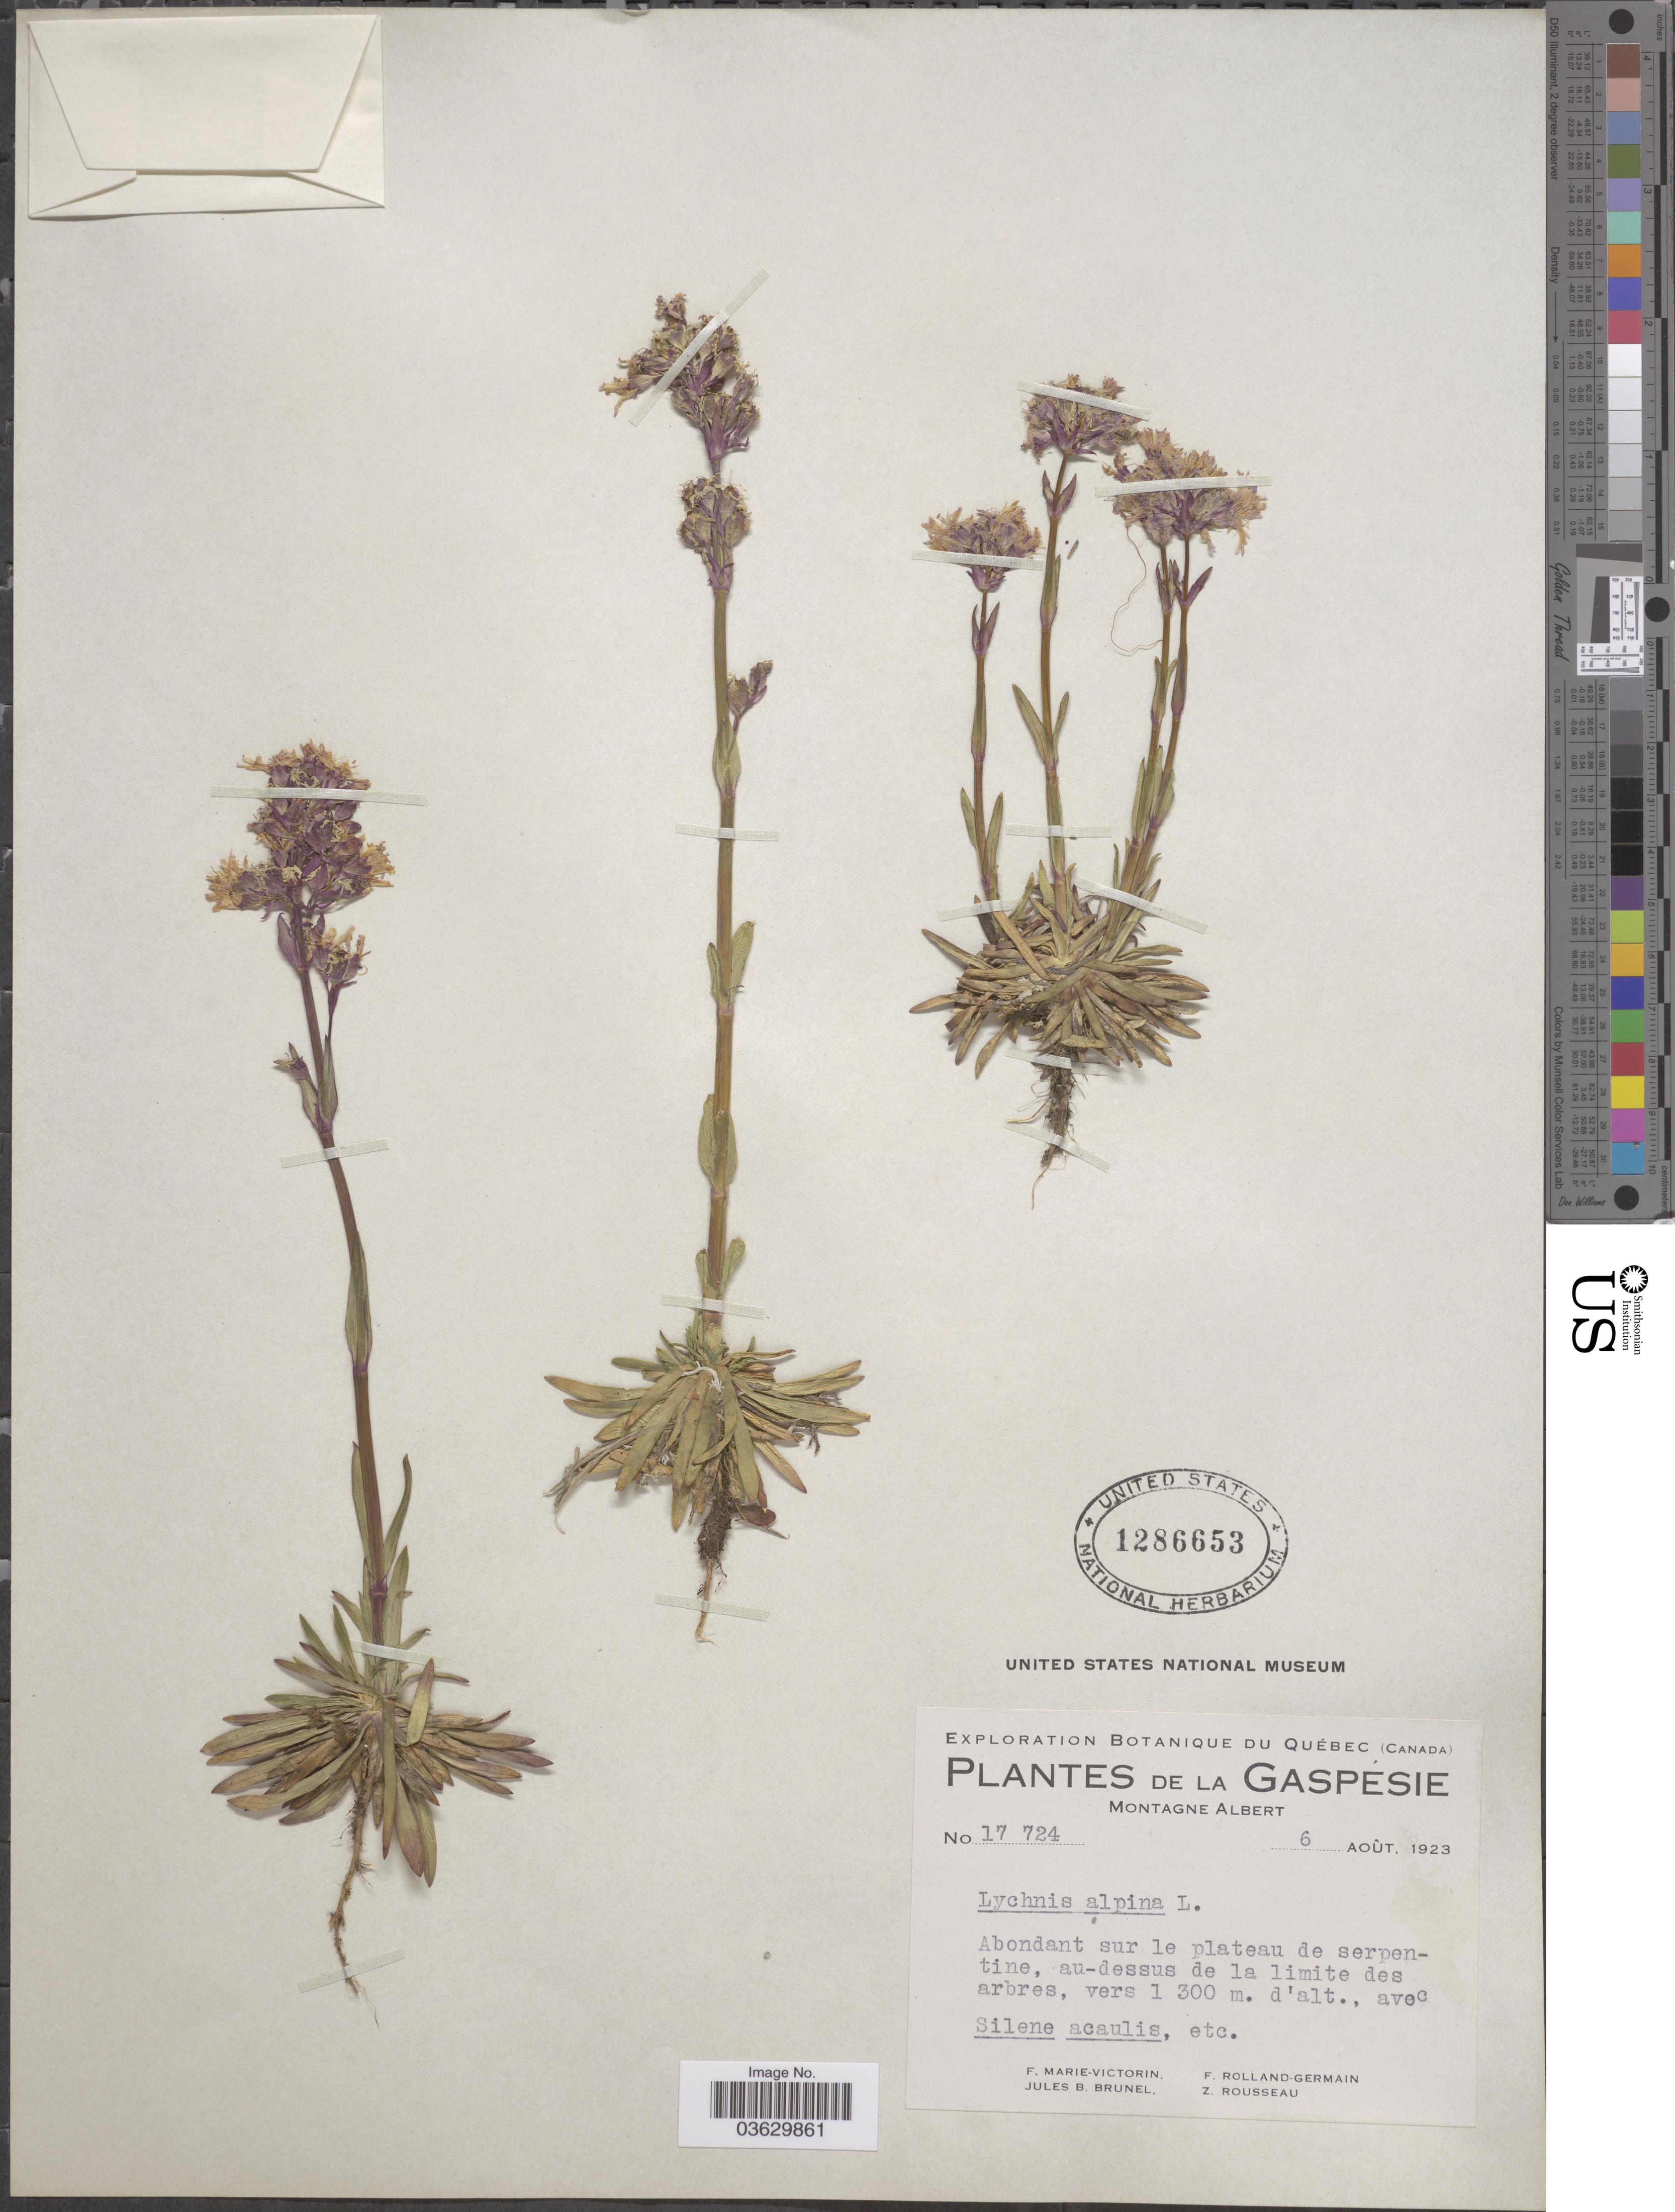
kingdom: Plantae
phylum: Tracheophyta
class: Magnoliopsida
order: Caryophyllales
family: Caryophyllaceae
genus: Viscaria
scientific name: Viscaria alpina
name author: (L.) G. Don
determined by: Strong, Mark T., (BOT), Smithsonian Institution - National Museum of Natural History (UNITED STATES)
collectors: F. Marie-Victorin, Rolland-Germain, J. Brunel & Z. Rousseau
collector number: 17724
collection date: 1923-08-06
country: Canada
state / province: Quebec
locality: La Gaspesie. Montagne Albert.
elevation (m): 1300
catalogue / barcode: US 1286653